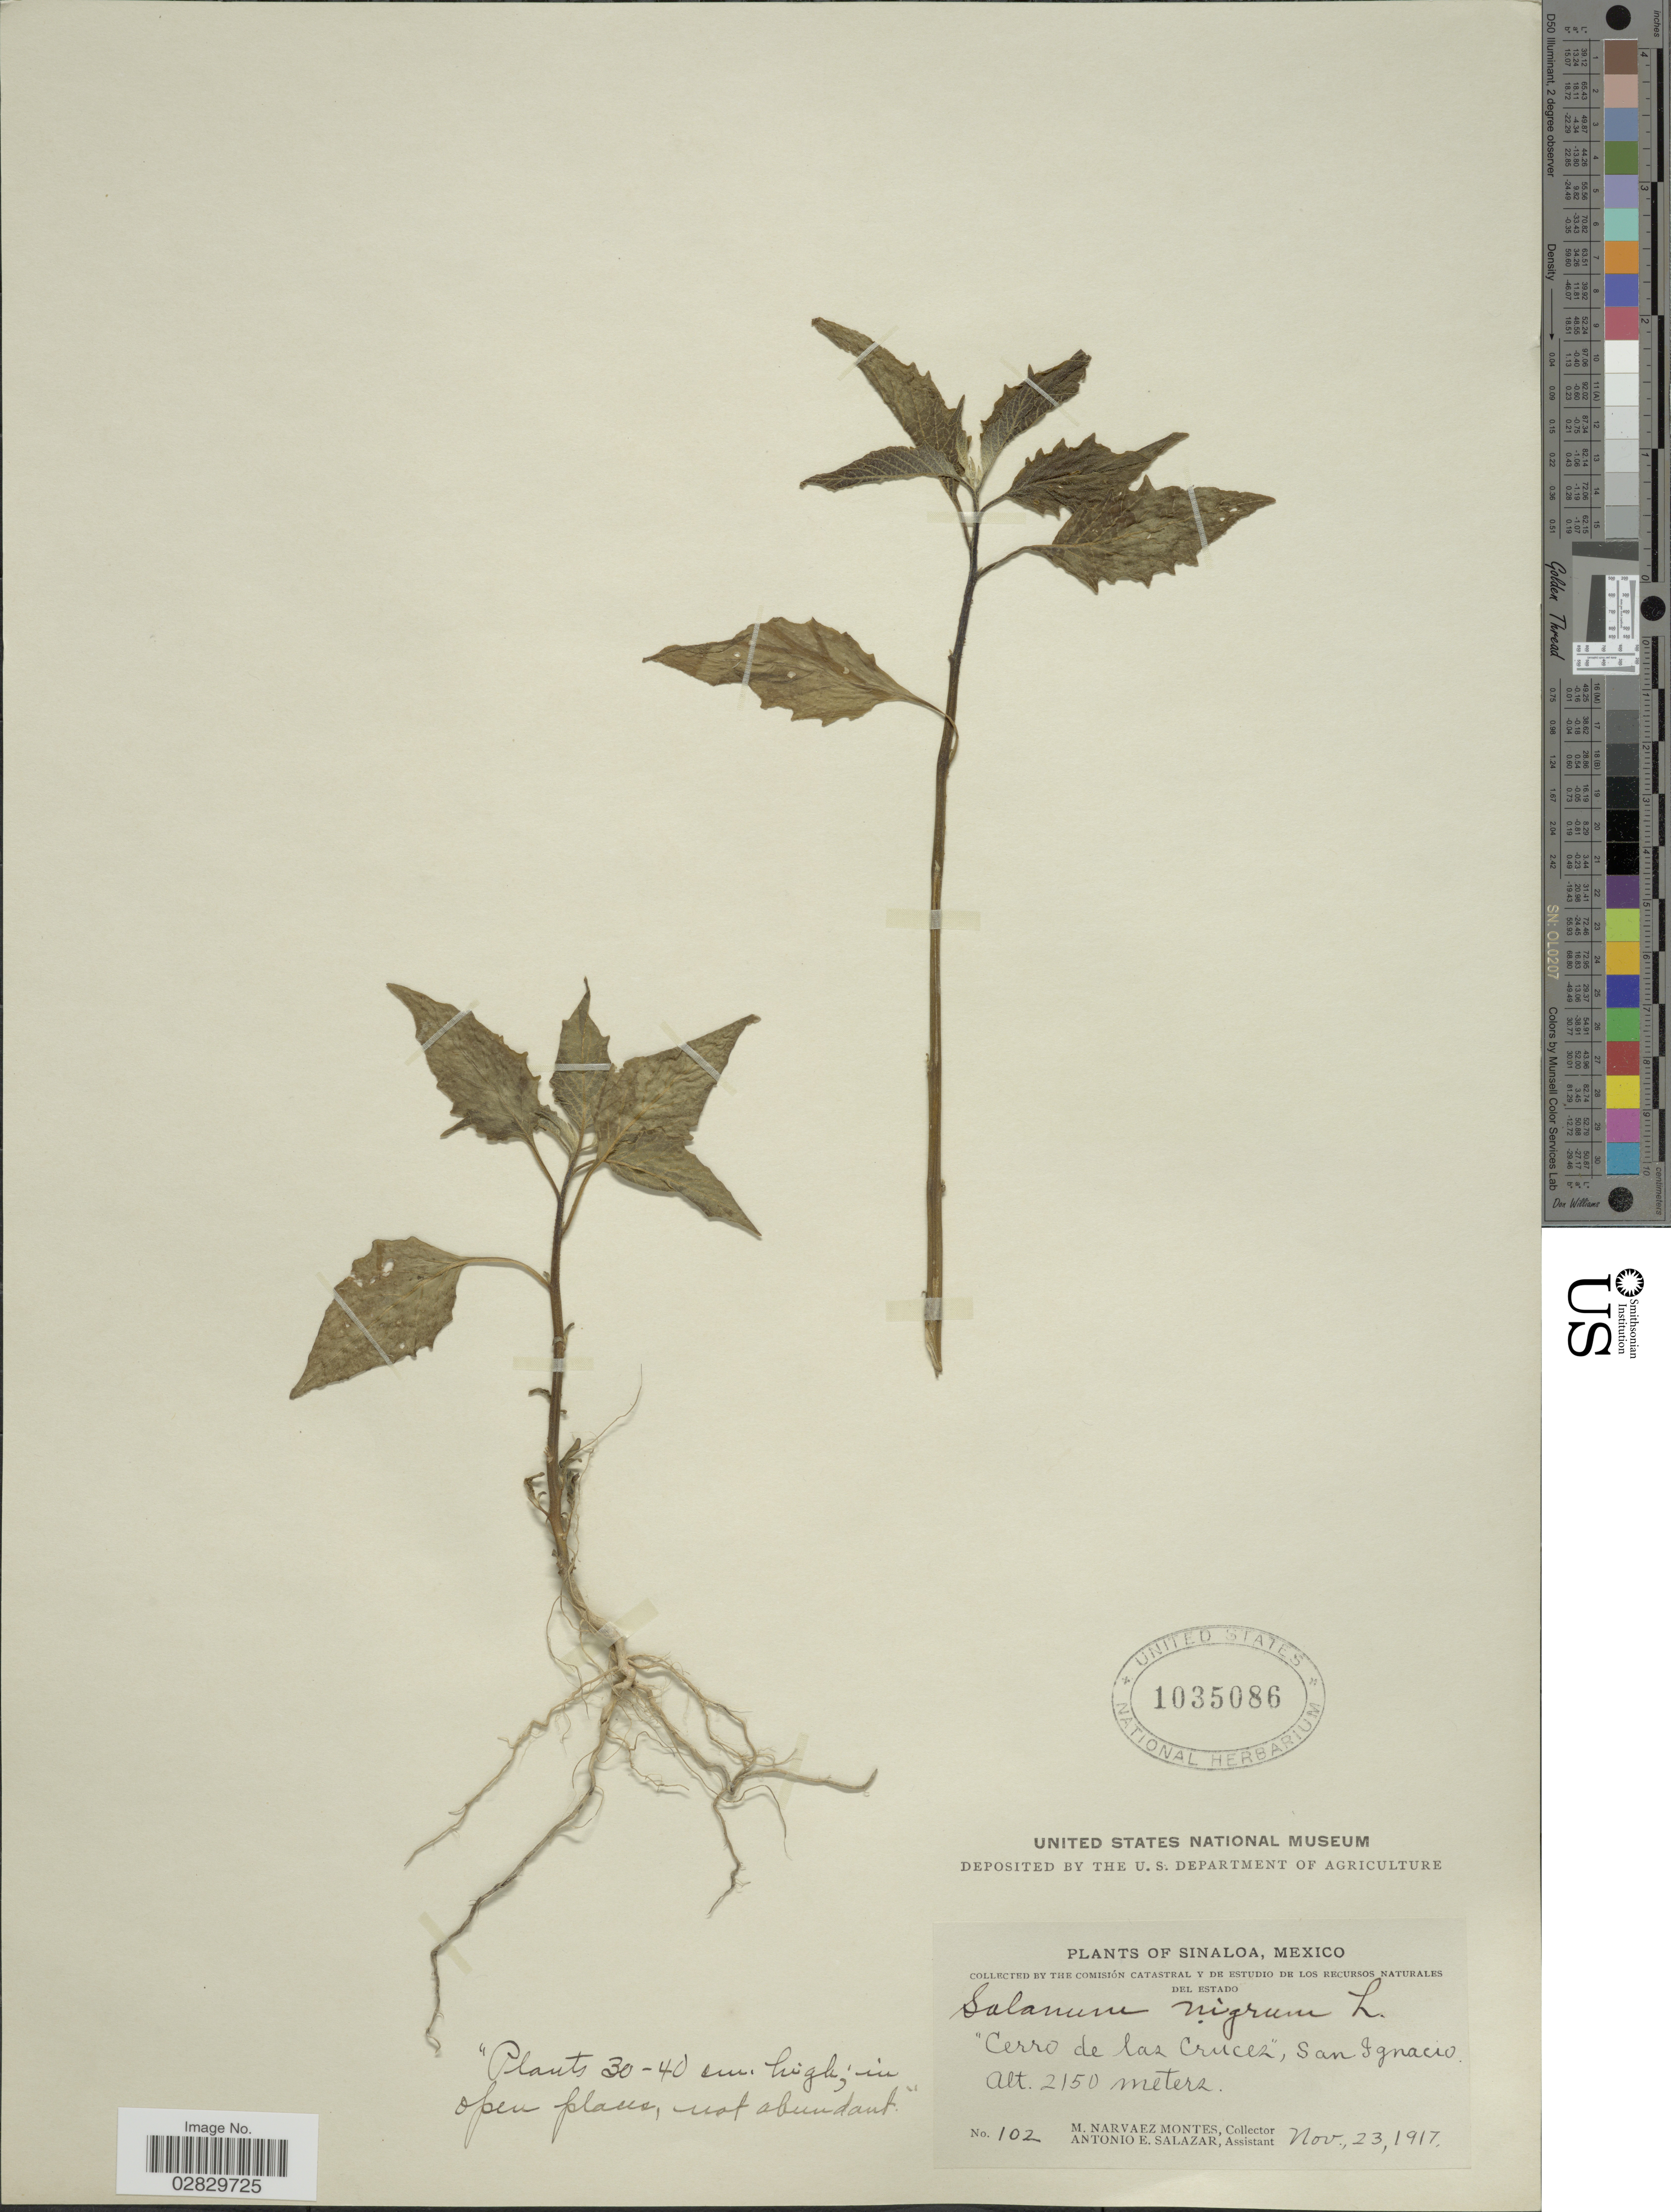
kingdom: Plantae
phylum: Tracheophyta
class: Magnoliopsida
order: Solanales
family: Solanaceae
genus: Solanum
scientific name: Solanum douglasii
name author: Dunal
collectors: M. Narvaez-Montes & A. E. Salazar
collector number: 102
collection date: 1917-11-23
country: Mexico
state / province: Sinaloa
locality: Cerro de las Cruces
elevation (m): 2150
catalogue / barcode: US 1035086